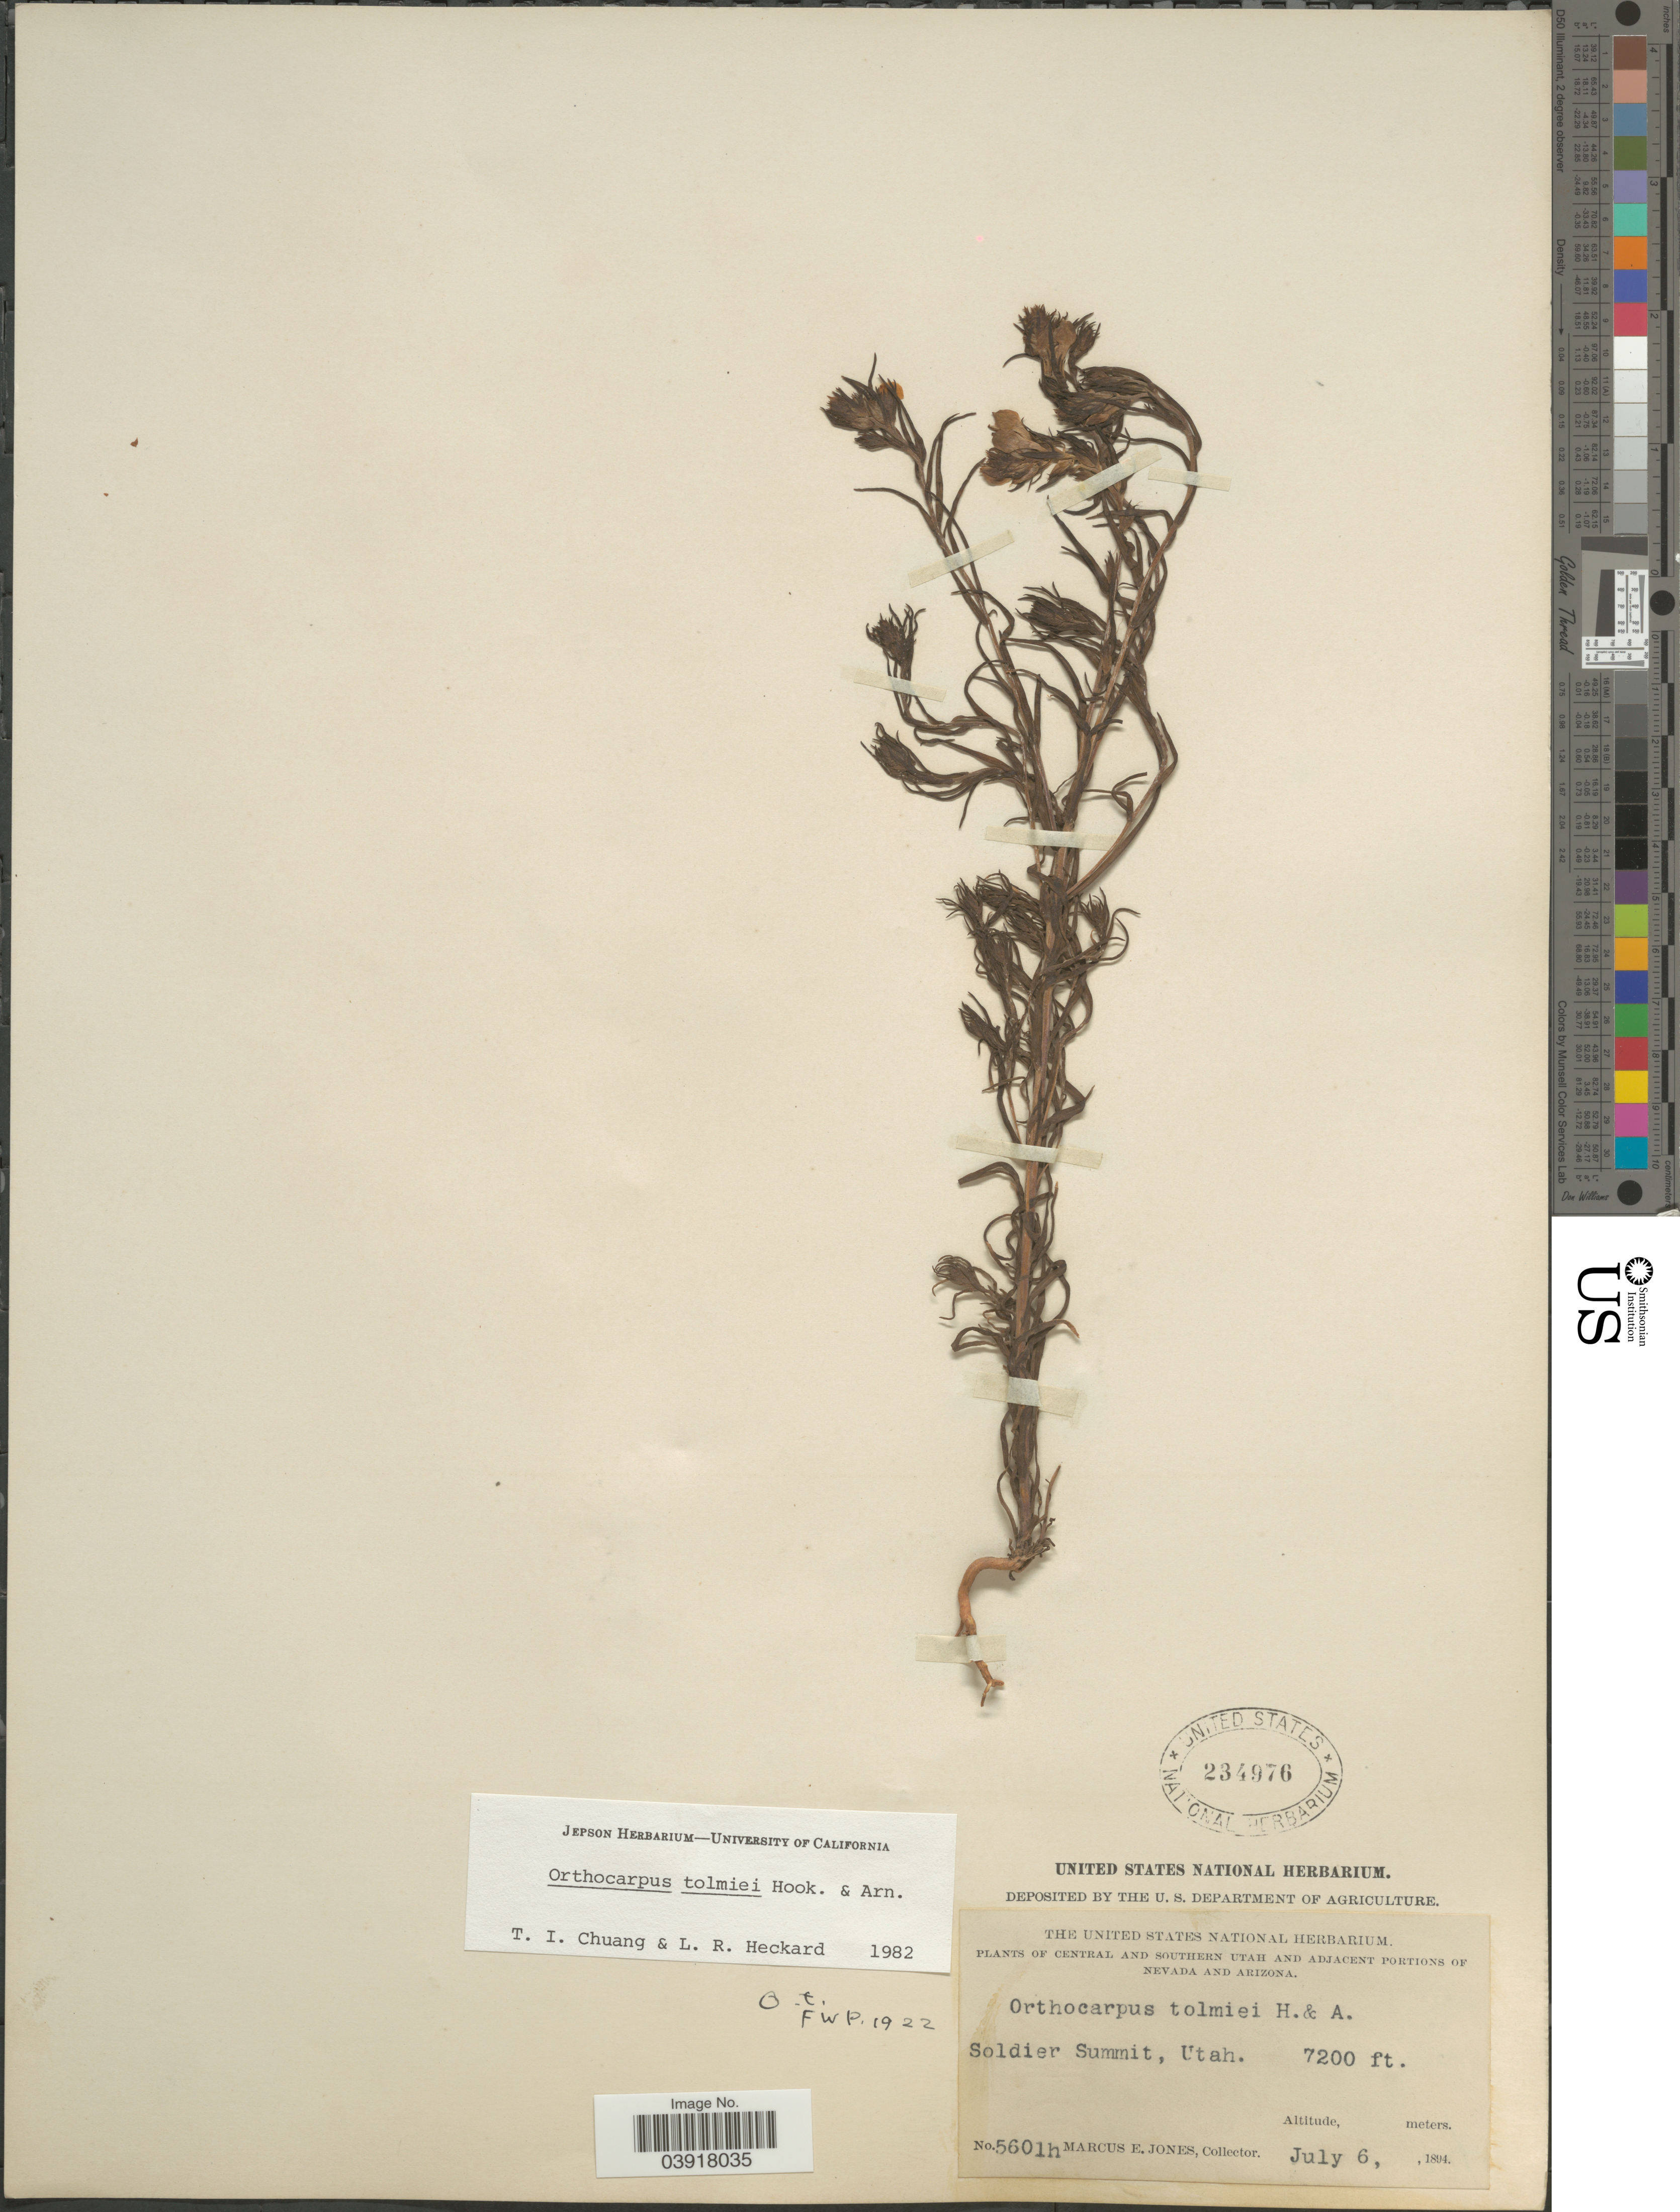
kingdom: Plantae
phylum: Tracheophyta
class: Magnoliopsida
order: Lamiales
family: Orobanchaceae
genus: Orthocarpus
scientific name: Orthocarpus tolmiei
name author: Hook. & Arn.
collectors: M. E. Jones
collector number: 5601h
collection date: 1894-07-06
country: United States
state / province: Utah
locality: Central and Southern Utah. Soldier Summit.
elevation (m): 2195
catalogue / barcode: US 234976